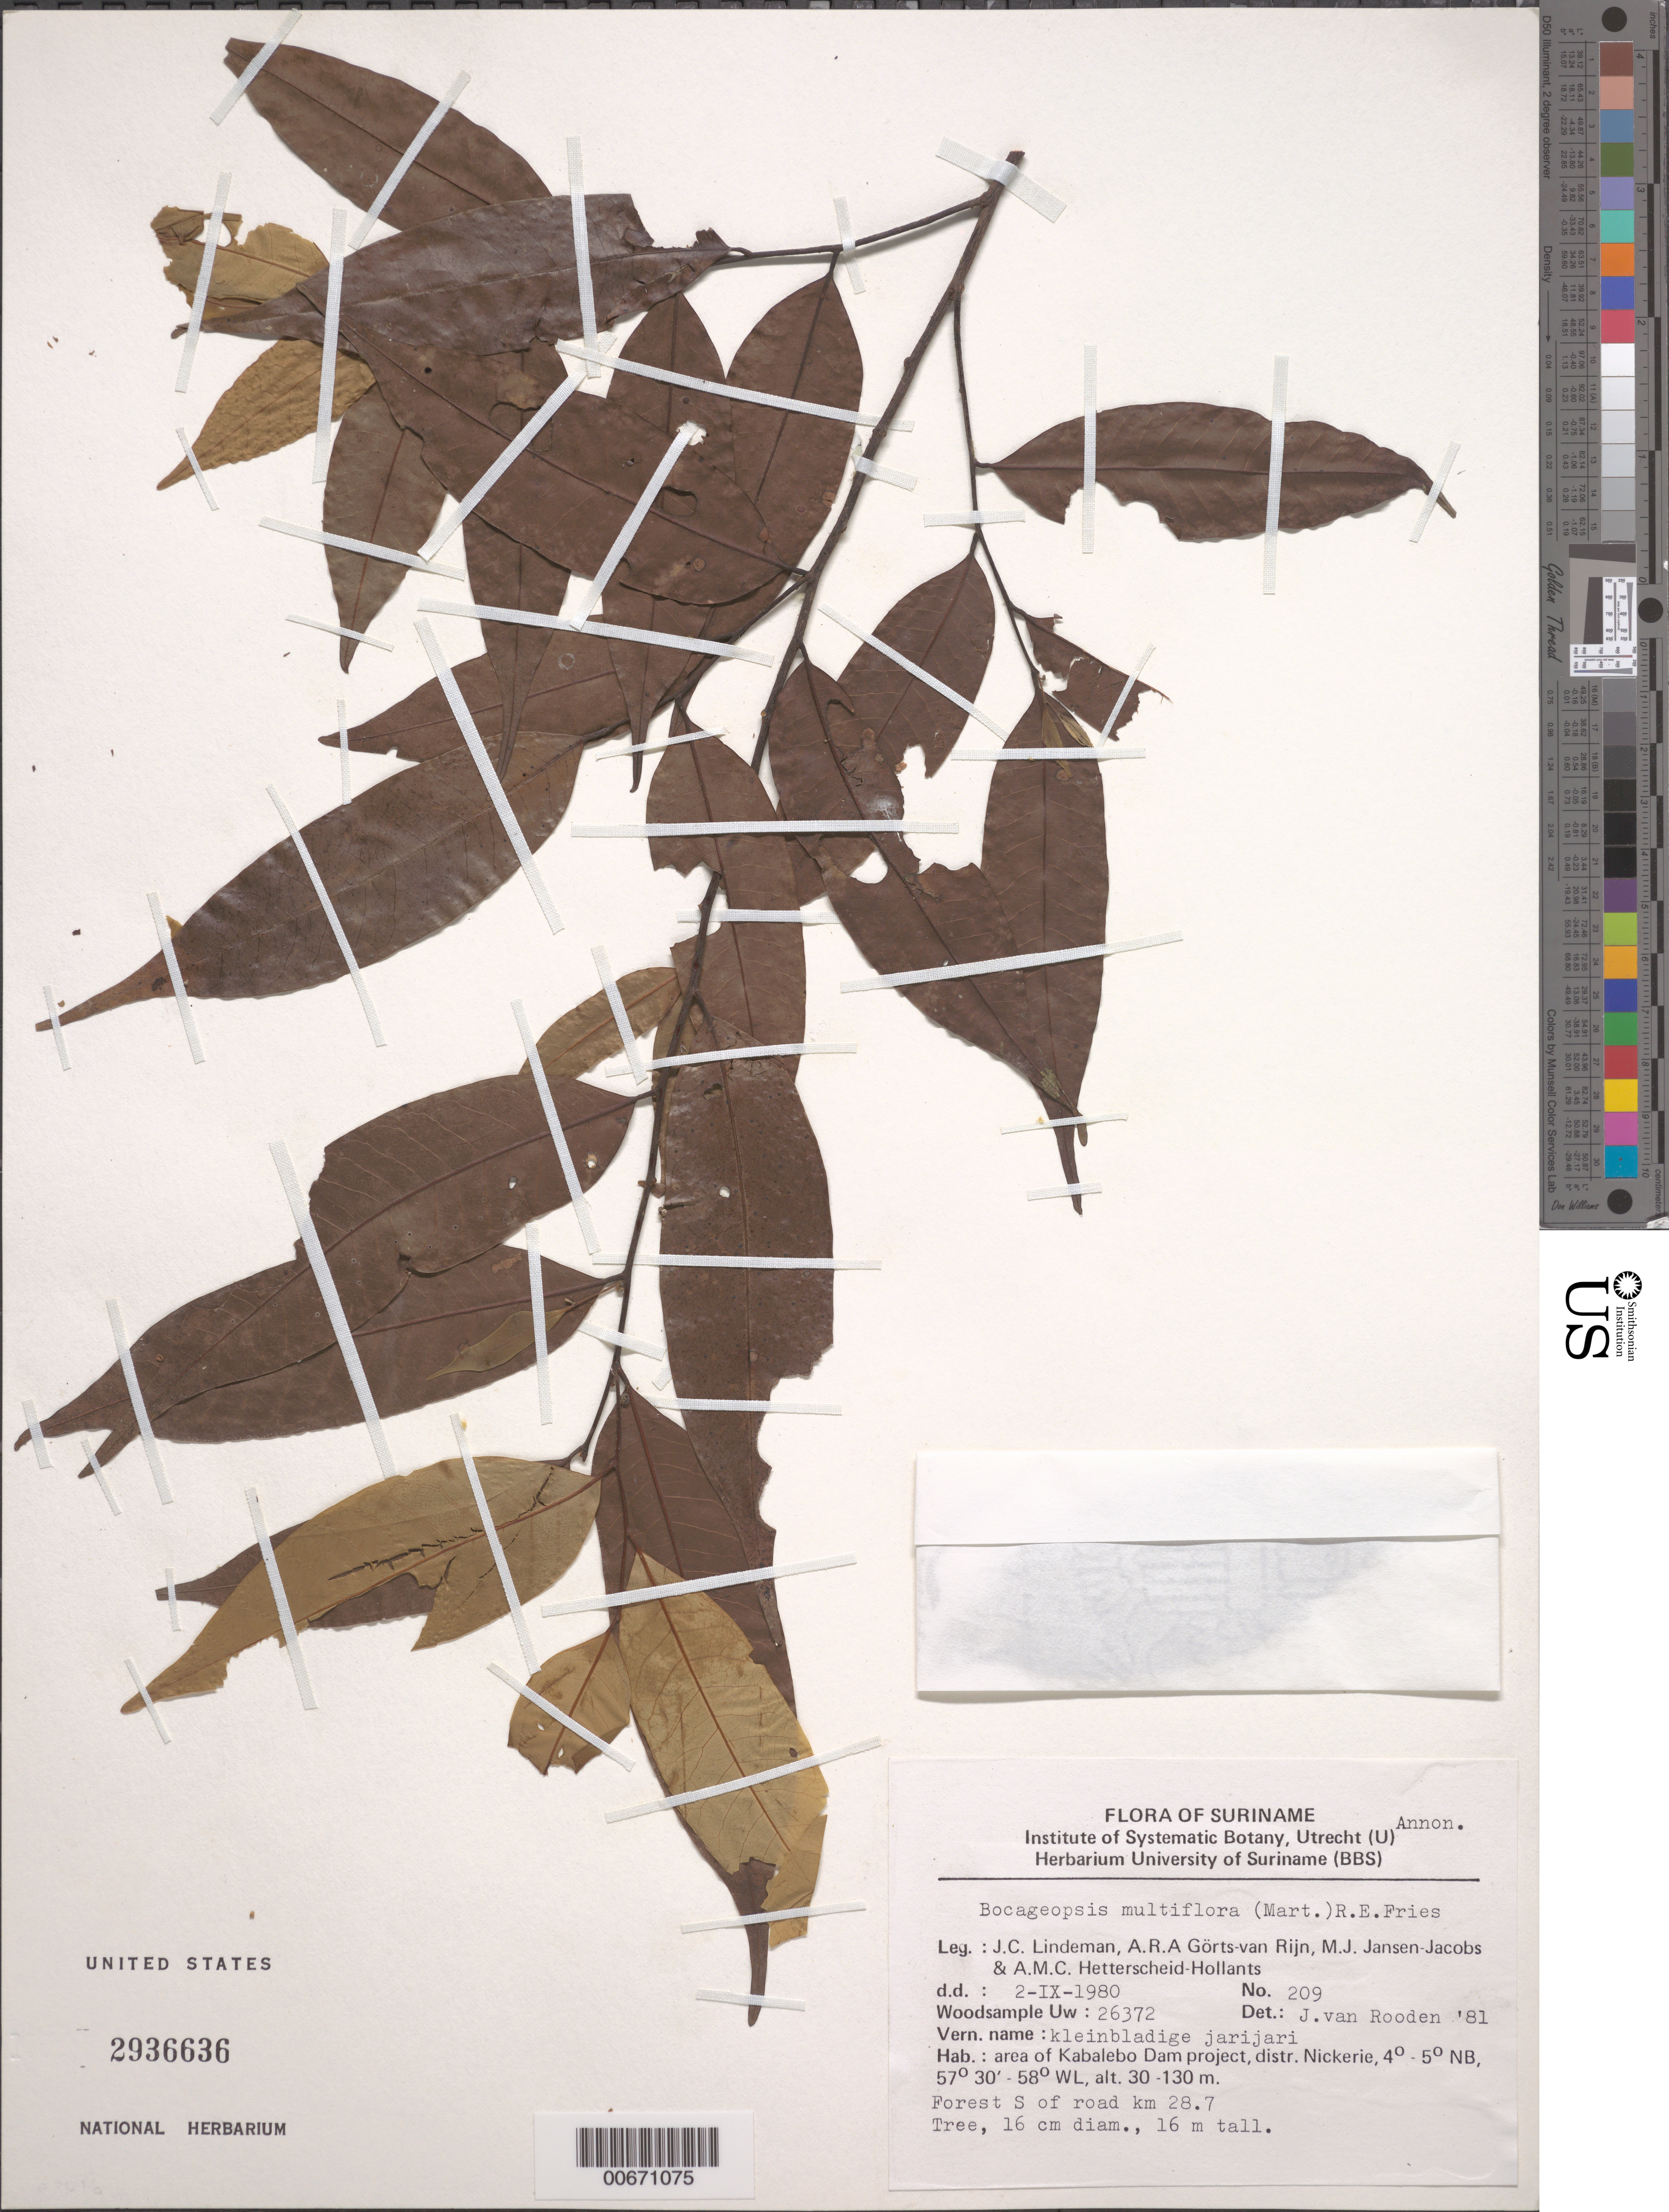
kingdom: Plantae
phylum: Tracheophyta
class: Magnoliopsida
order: Magnoliales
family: Annonaceae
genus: Bocageopsis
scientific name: Bocageopsis multiflora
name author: (Mart.) R.E. Fr.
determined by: Van Rooden, J.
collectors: J. C. Lindeman, A. .R. A. Görts-van Rijn, M. J. Jansen-Jacobs & A. Hetterscheid-Hollants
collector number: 80 209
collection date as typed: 2-Sep-80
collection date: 1980-09-02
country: Suriname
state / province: Nickerie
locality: Kabalebo Dam project area, S of road, km 28.7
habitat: Forest along road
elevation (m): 30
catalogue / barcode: US 2936636